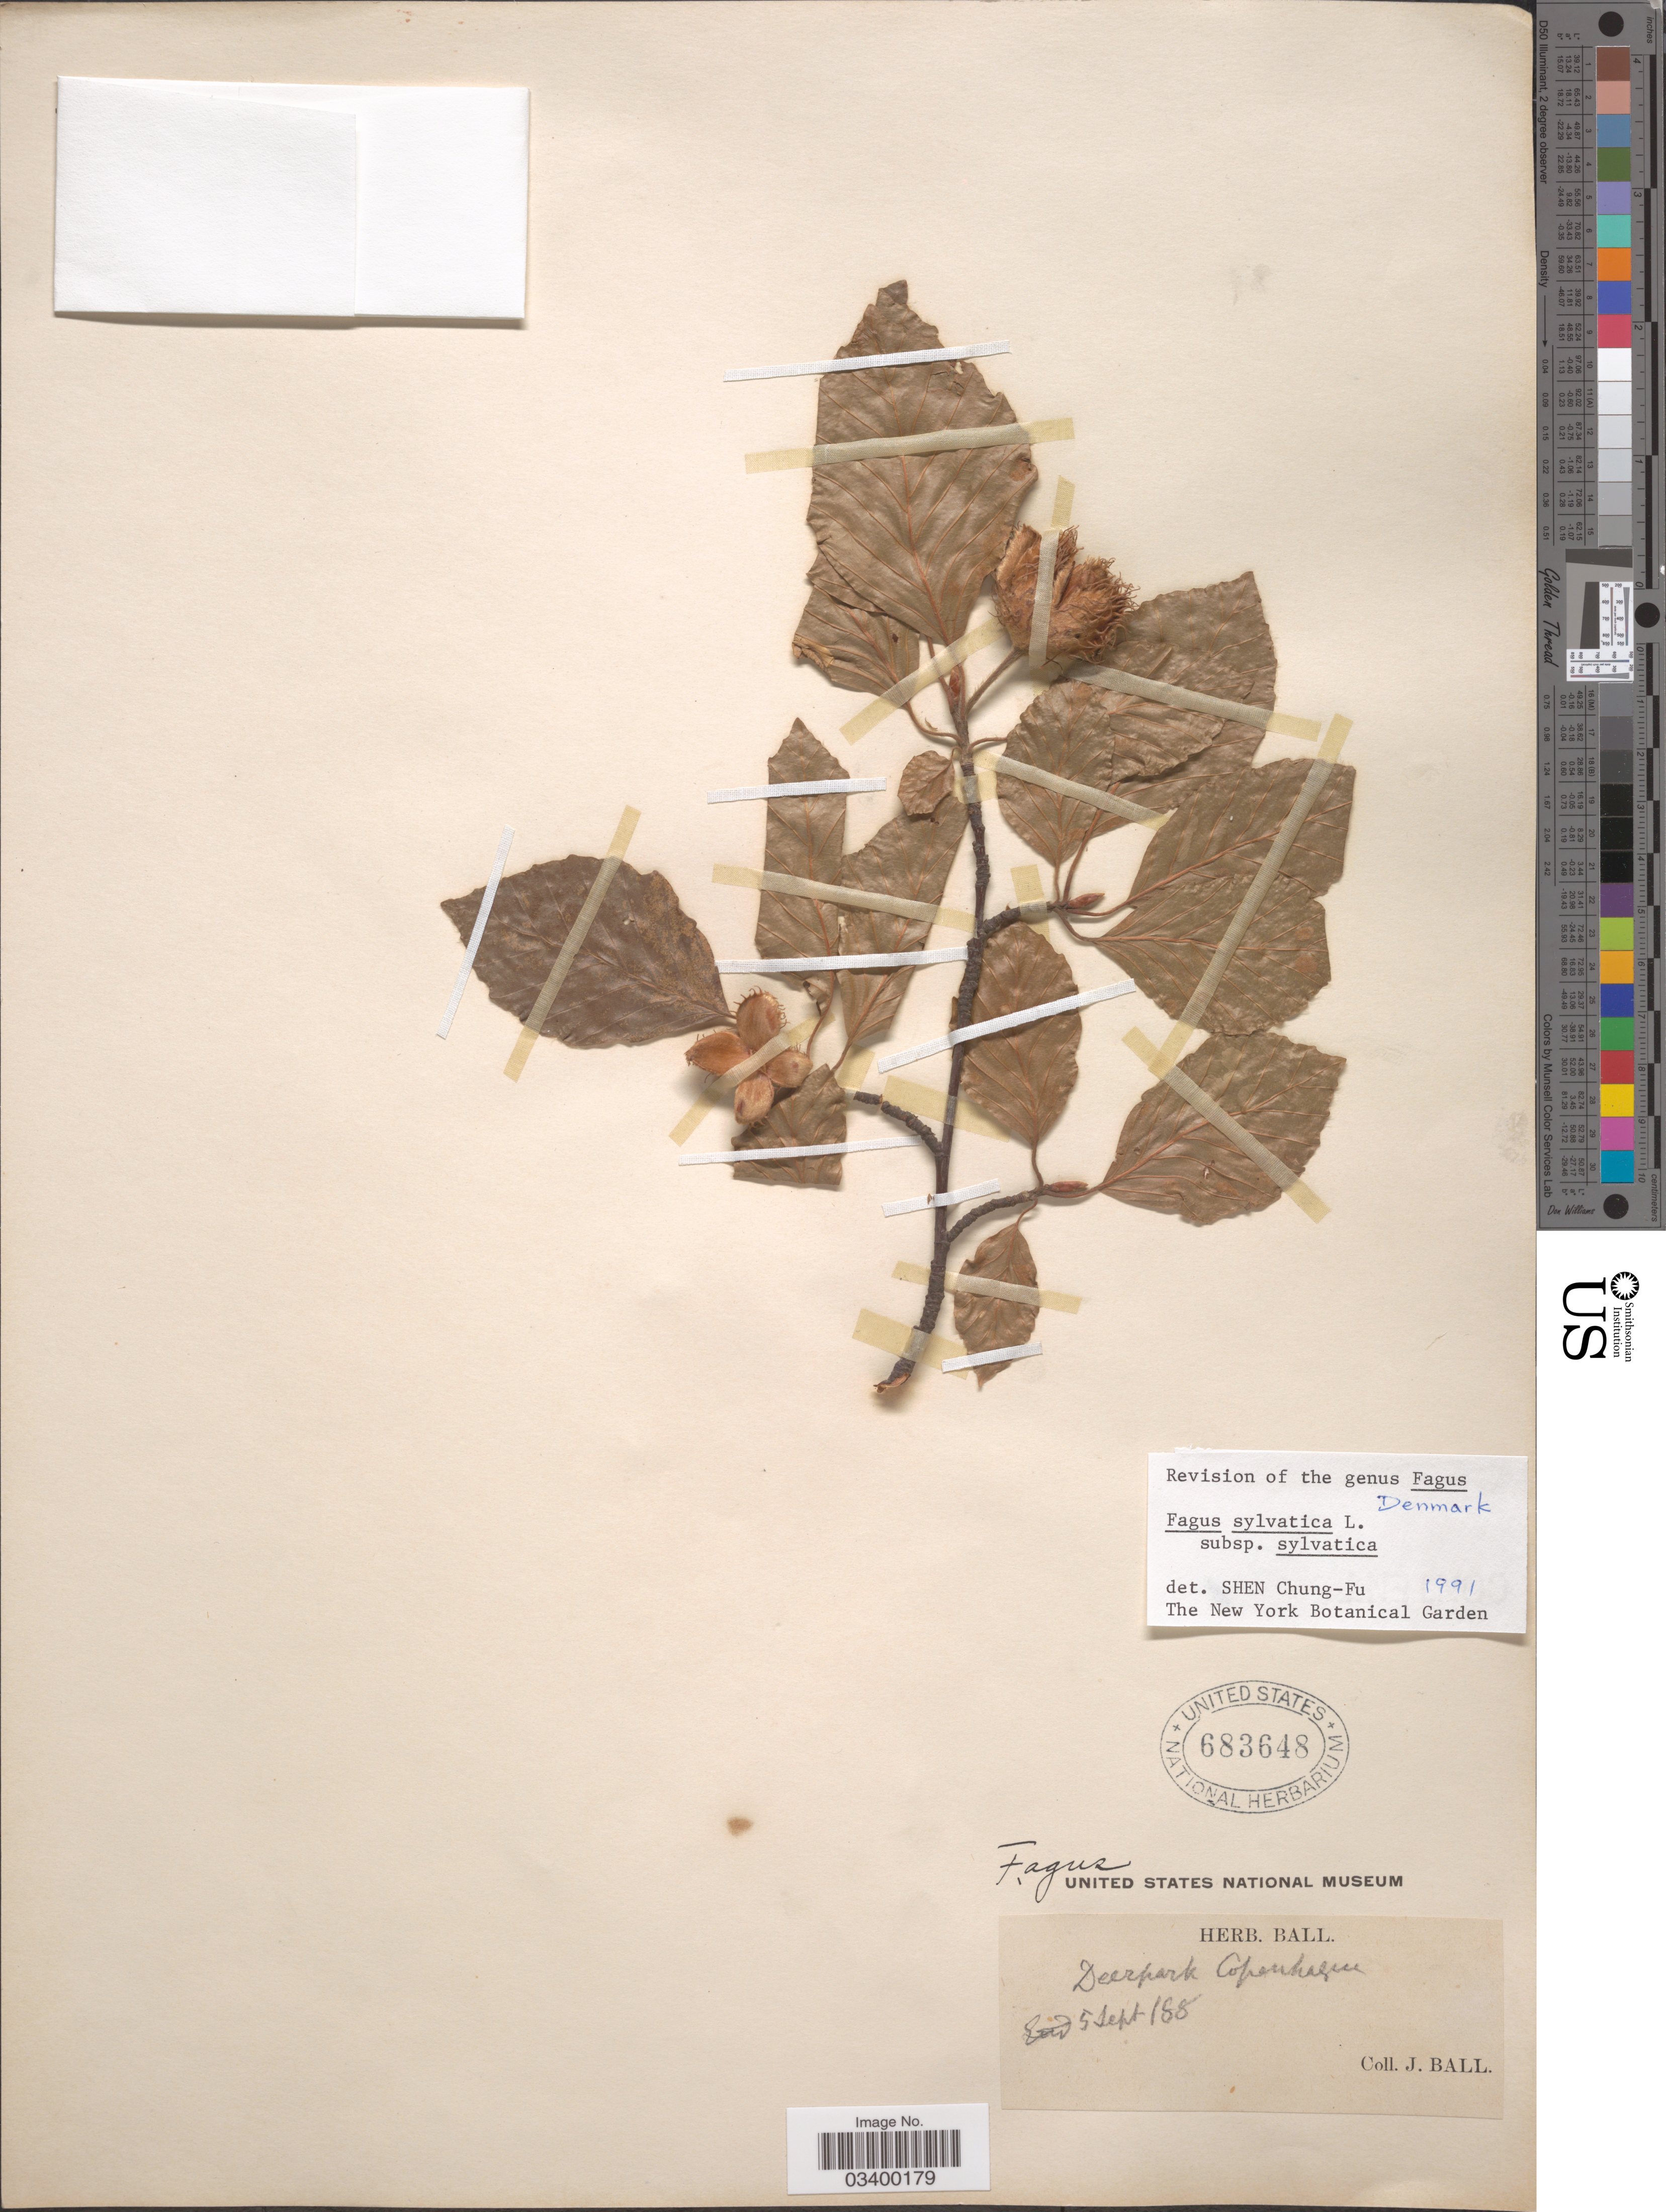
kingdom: Plantae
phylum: Tracheophyta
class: Magnoliopsida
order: Fagales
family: Fagaceae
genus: Fagus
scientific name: Fagus sylvatica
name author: L.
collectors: J. Ball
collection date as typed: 5 sept 188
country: Denmark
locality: Deerpark Copenhagen.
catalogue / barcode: US 683648